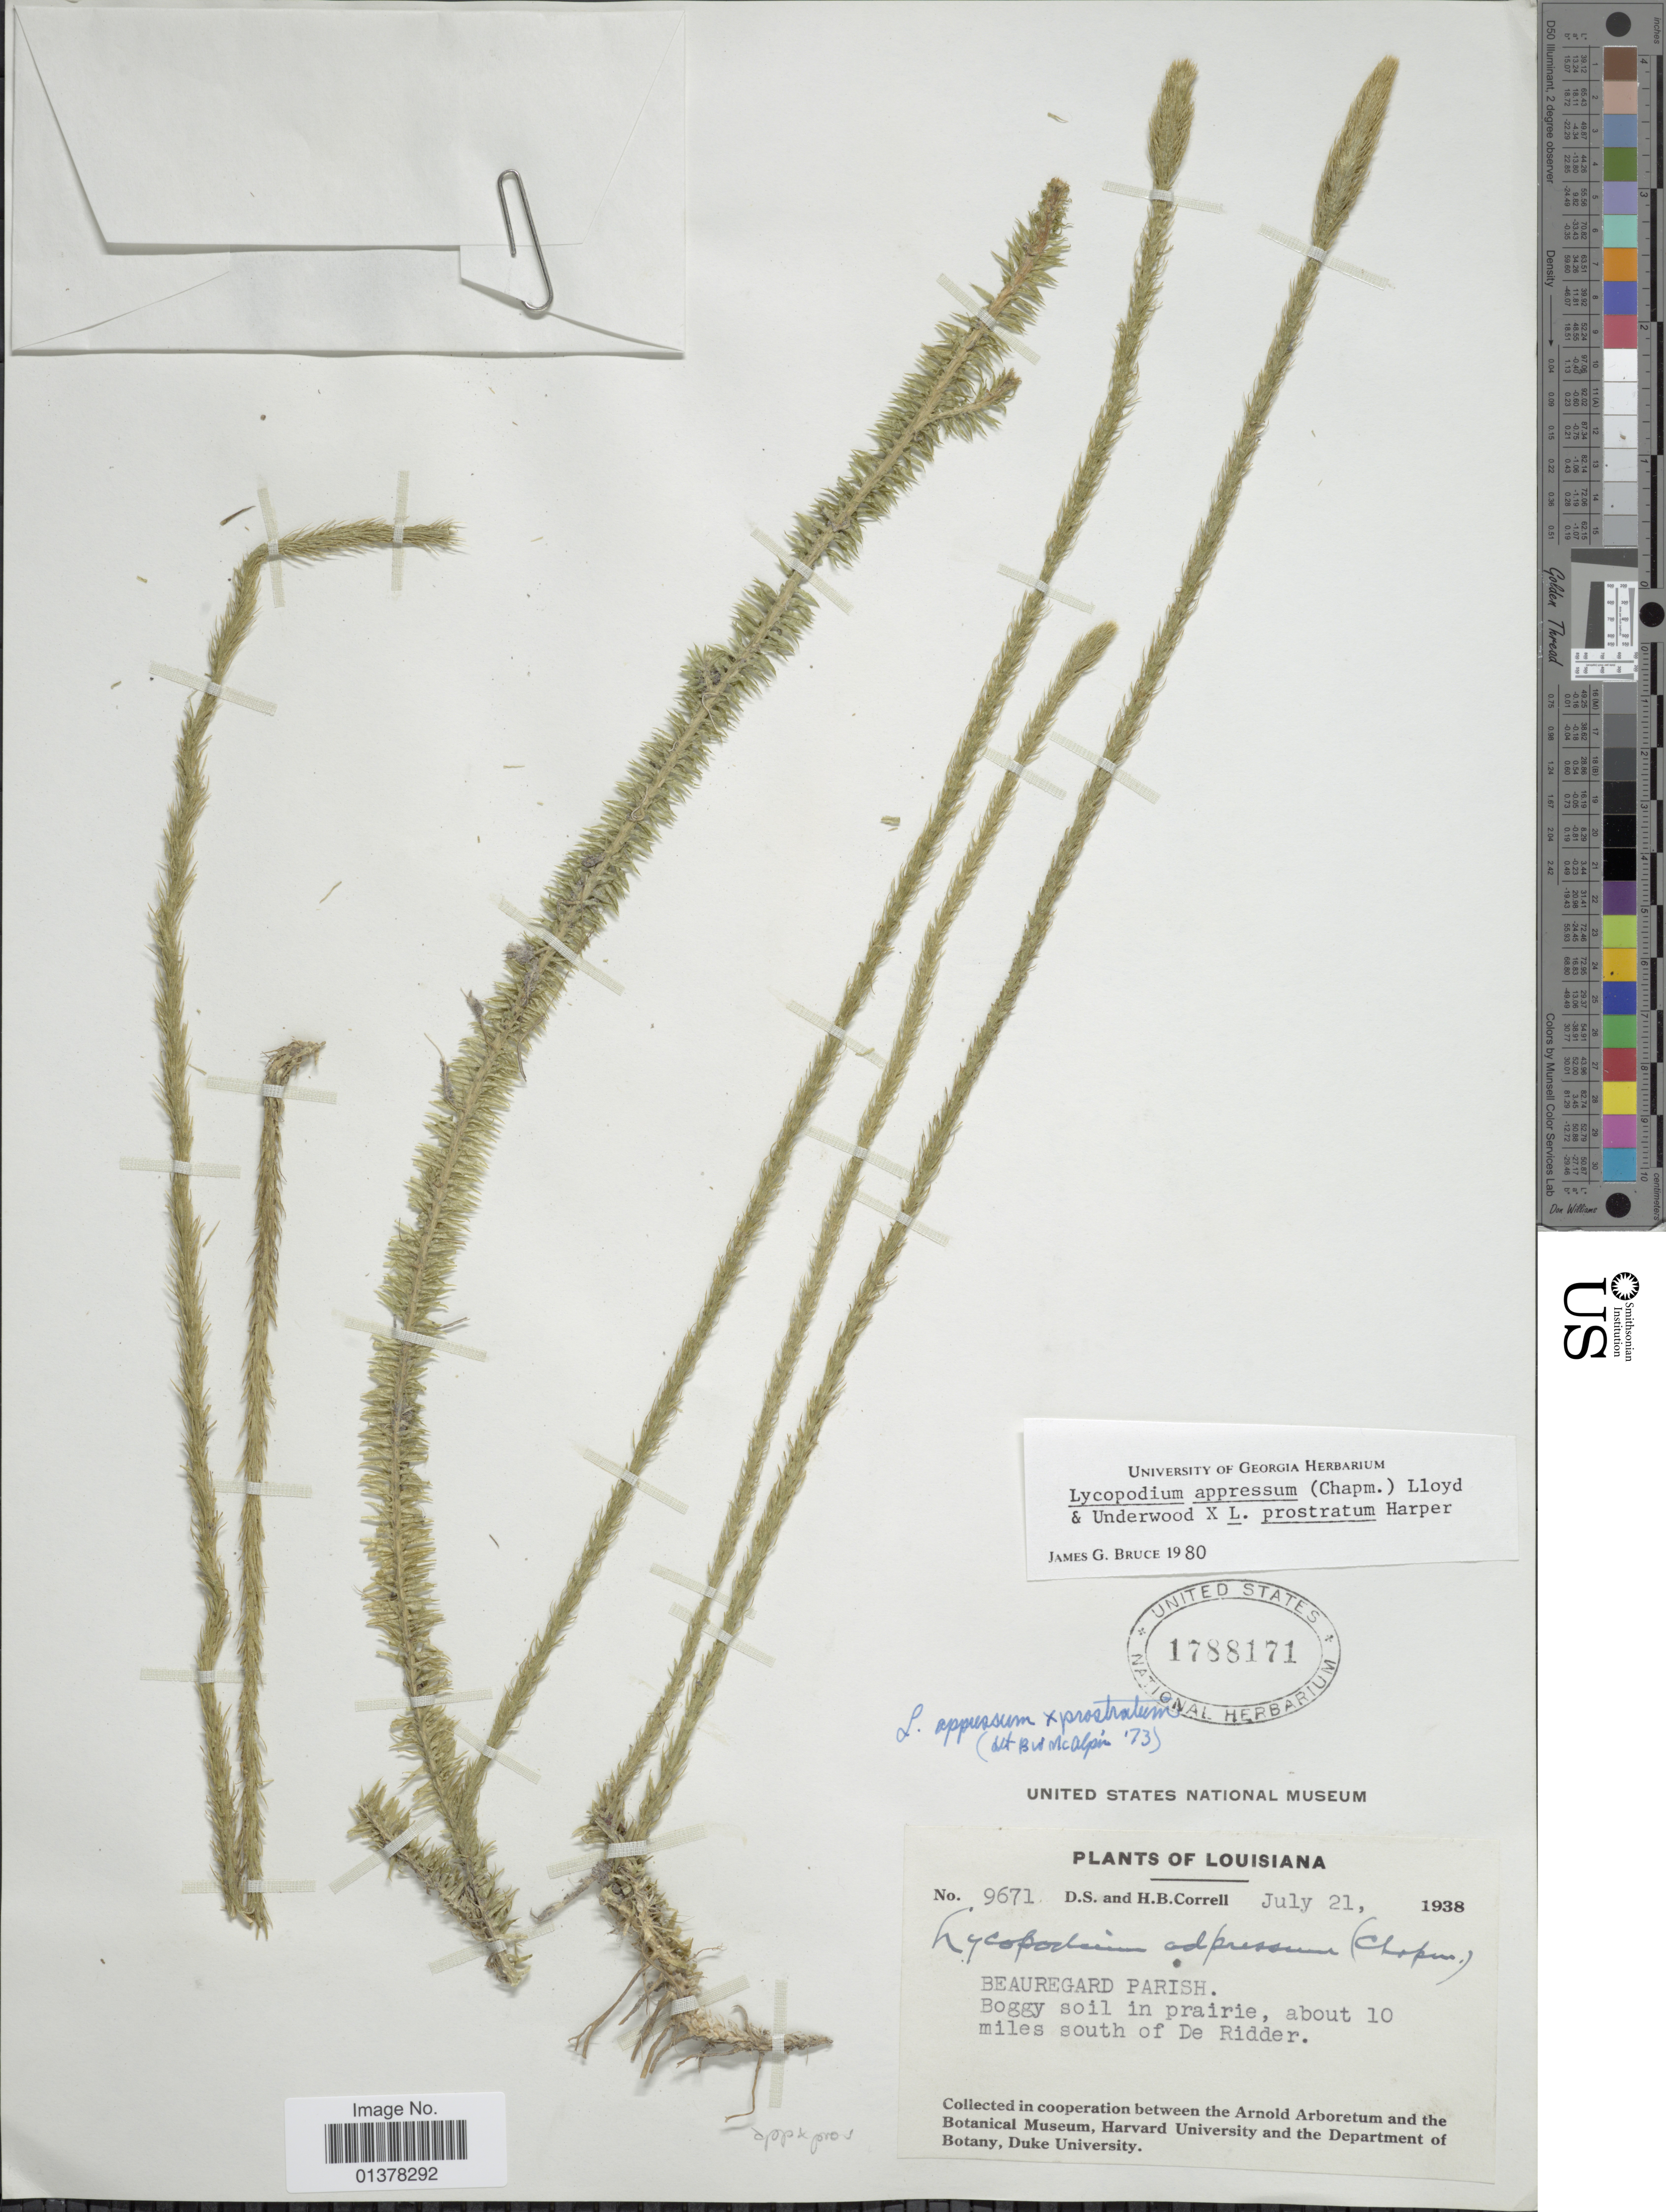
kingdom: Plantae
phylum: Tracheophyta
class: Lycopodiopsida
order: Lycopodiales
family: Lycopodiaceae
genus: Lycopodiella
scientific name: Lycopodiella appressa x L. prostrata (R.M. Harper) Cranfill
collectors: D. S. Correll & H. Correll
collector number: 9671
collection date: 1938-07-21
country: United States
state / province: Louisiana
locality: Beauregard parish, boggy soil in prairie, about 10 miles south of De Ridder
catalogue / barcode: US 1788171